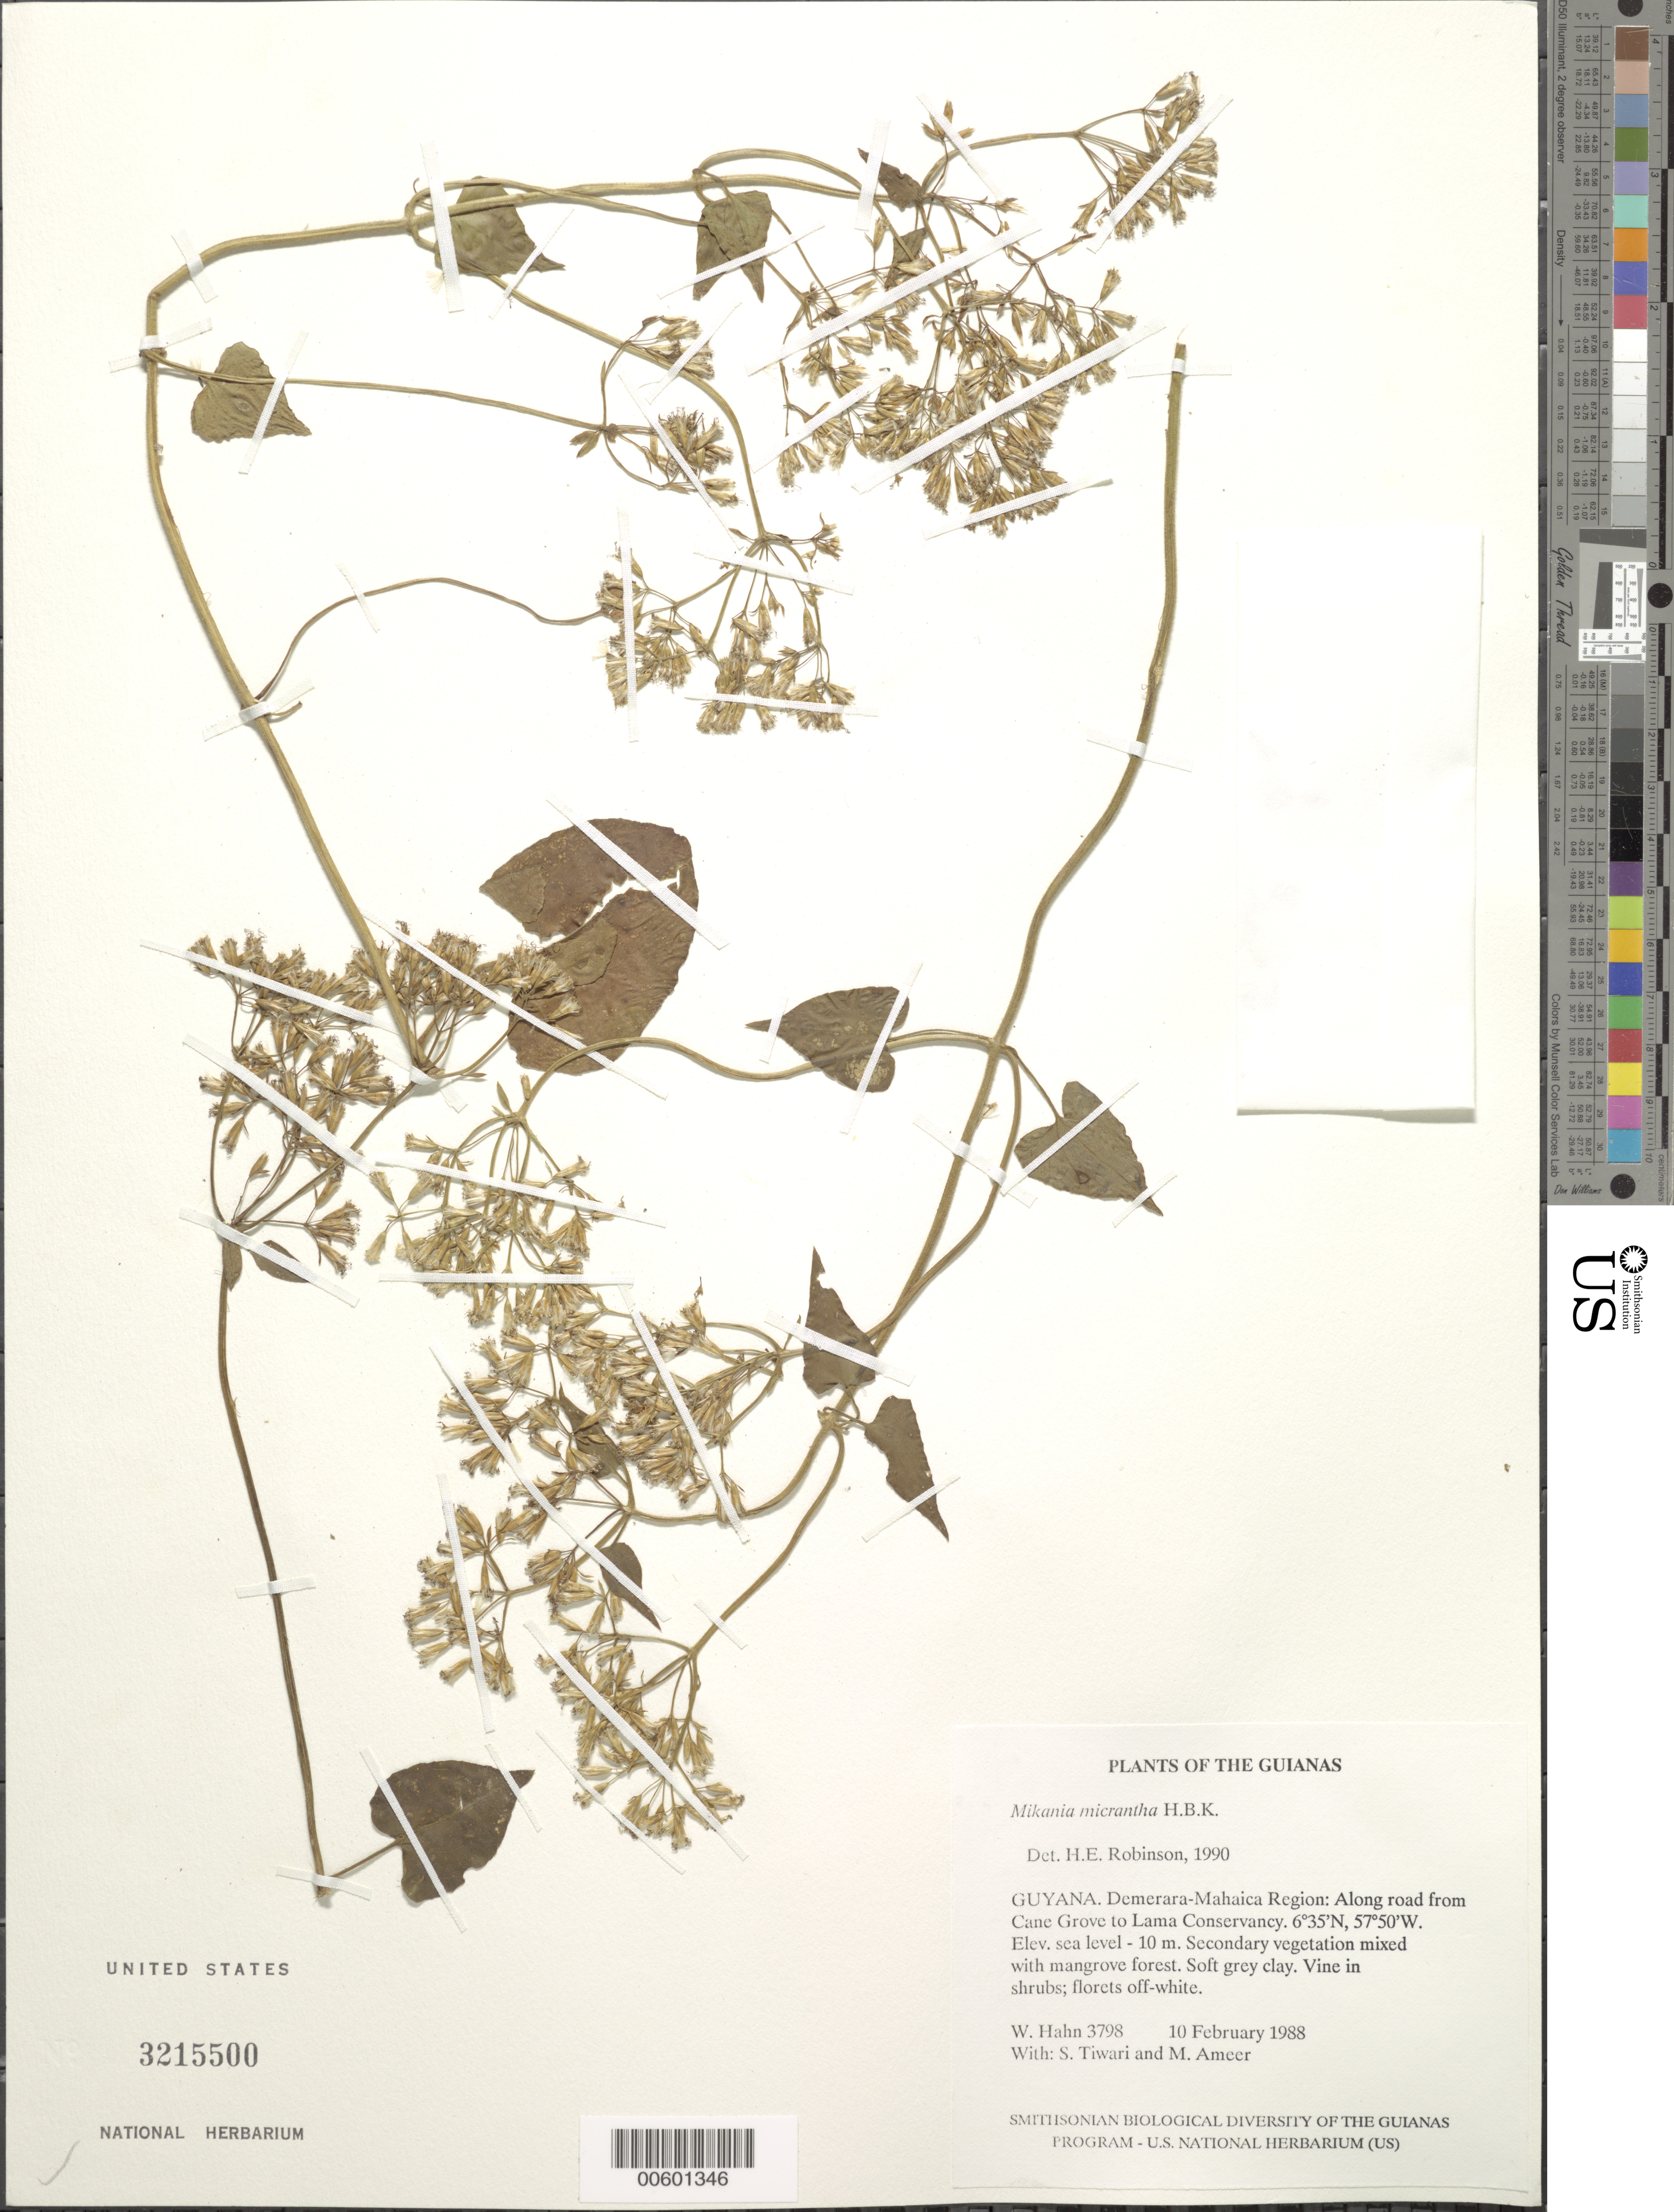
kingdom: Plantae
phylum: Tracheophyta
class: Magnoliopsida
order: Asterales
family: Asteraceae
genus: Mikania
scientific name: Mikania micrantha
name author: Kunth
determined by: Robinson, Harold E., (US)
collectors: W. Hahn, S. Tiwari & M. Ameer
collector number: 3798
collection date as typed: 10 February 1988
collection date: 1988-02-10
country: Guyana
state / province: Demerara-Mahaica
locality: Along road from Cane Grove to Lama Conservancy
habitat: Secondary vegetation mixed with mangrove forest. Soft grey clay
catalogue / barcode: US 3215500